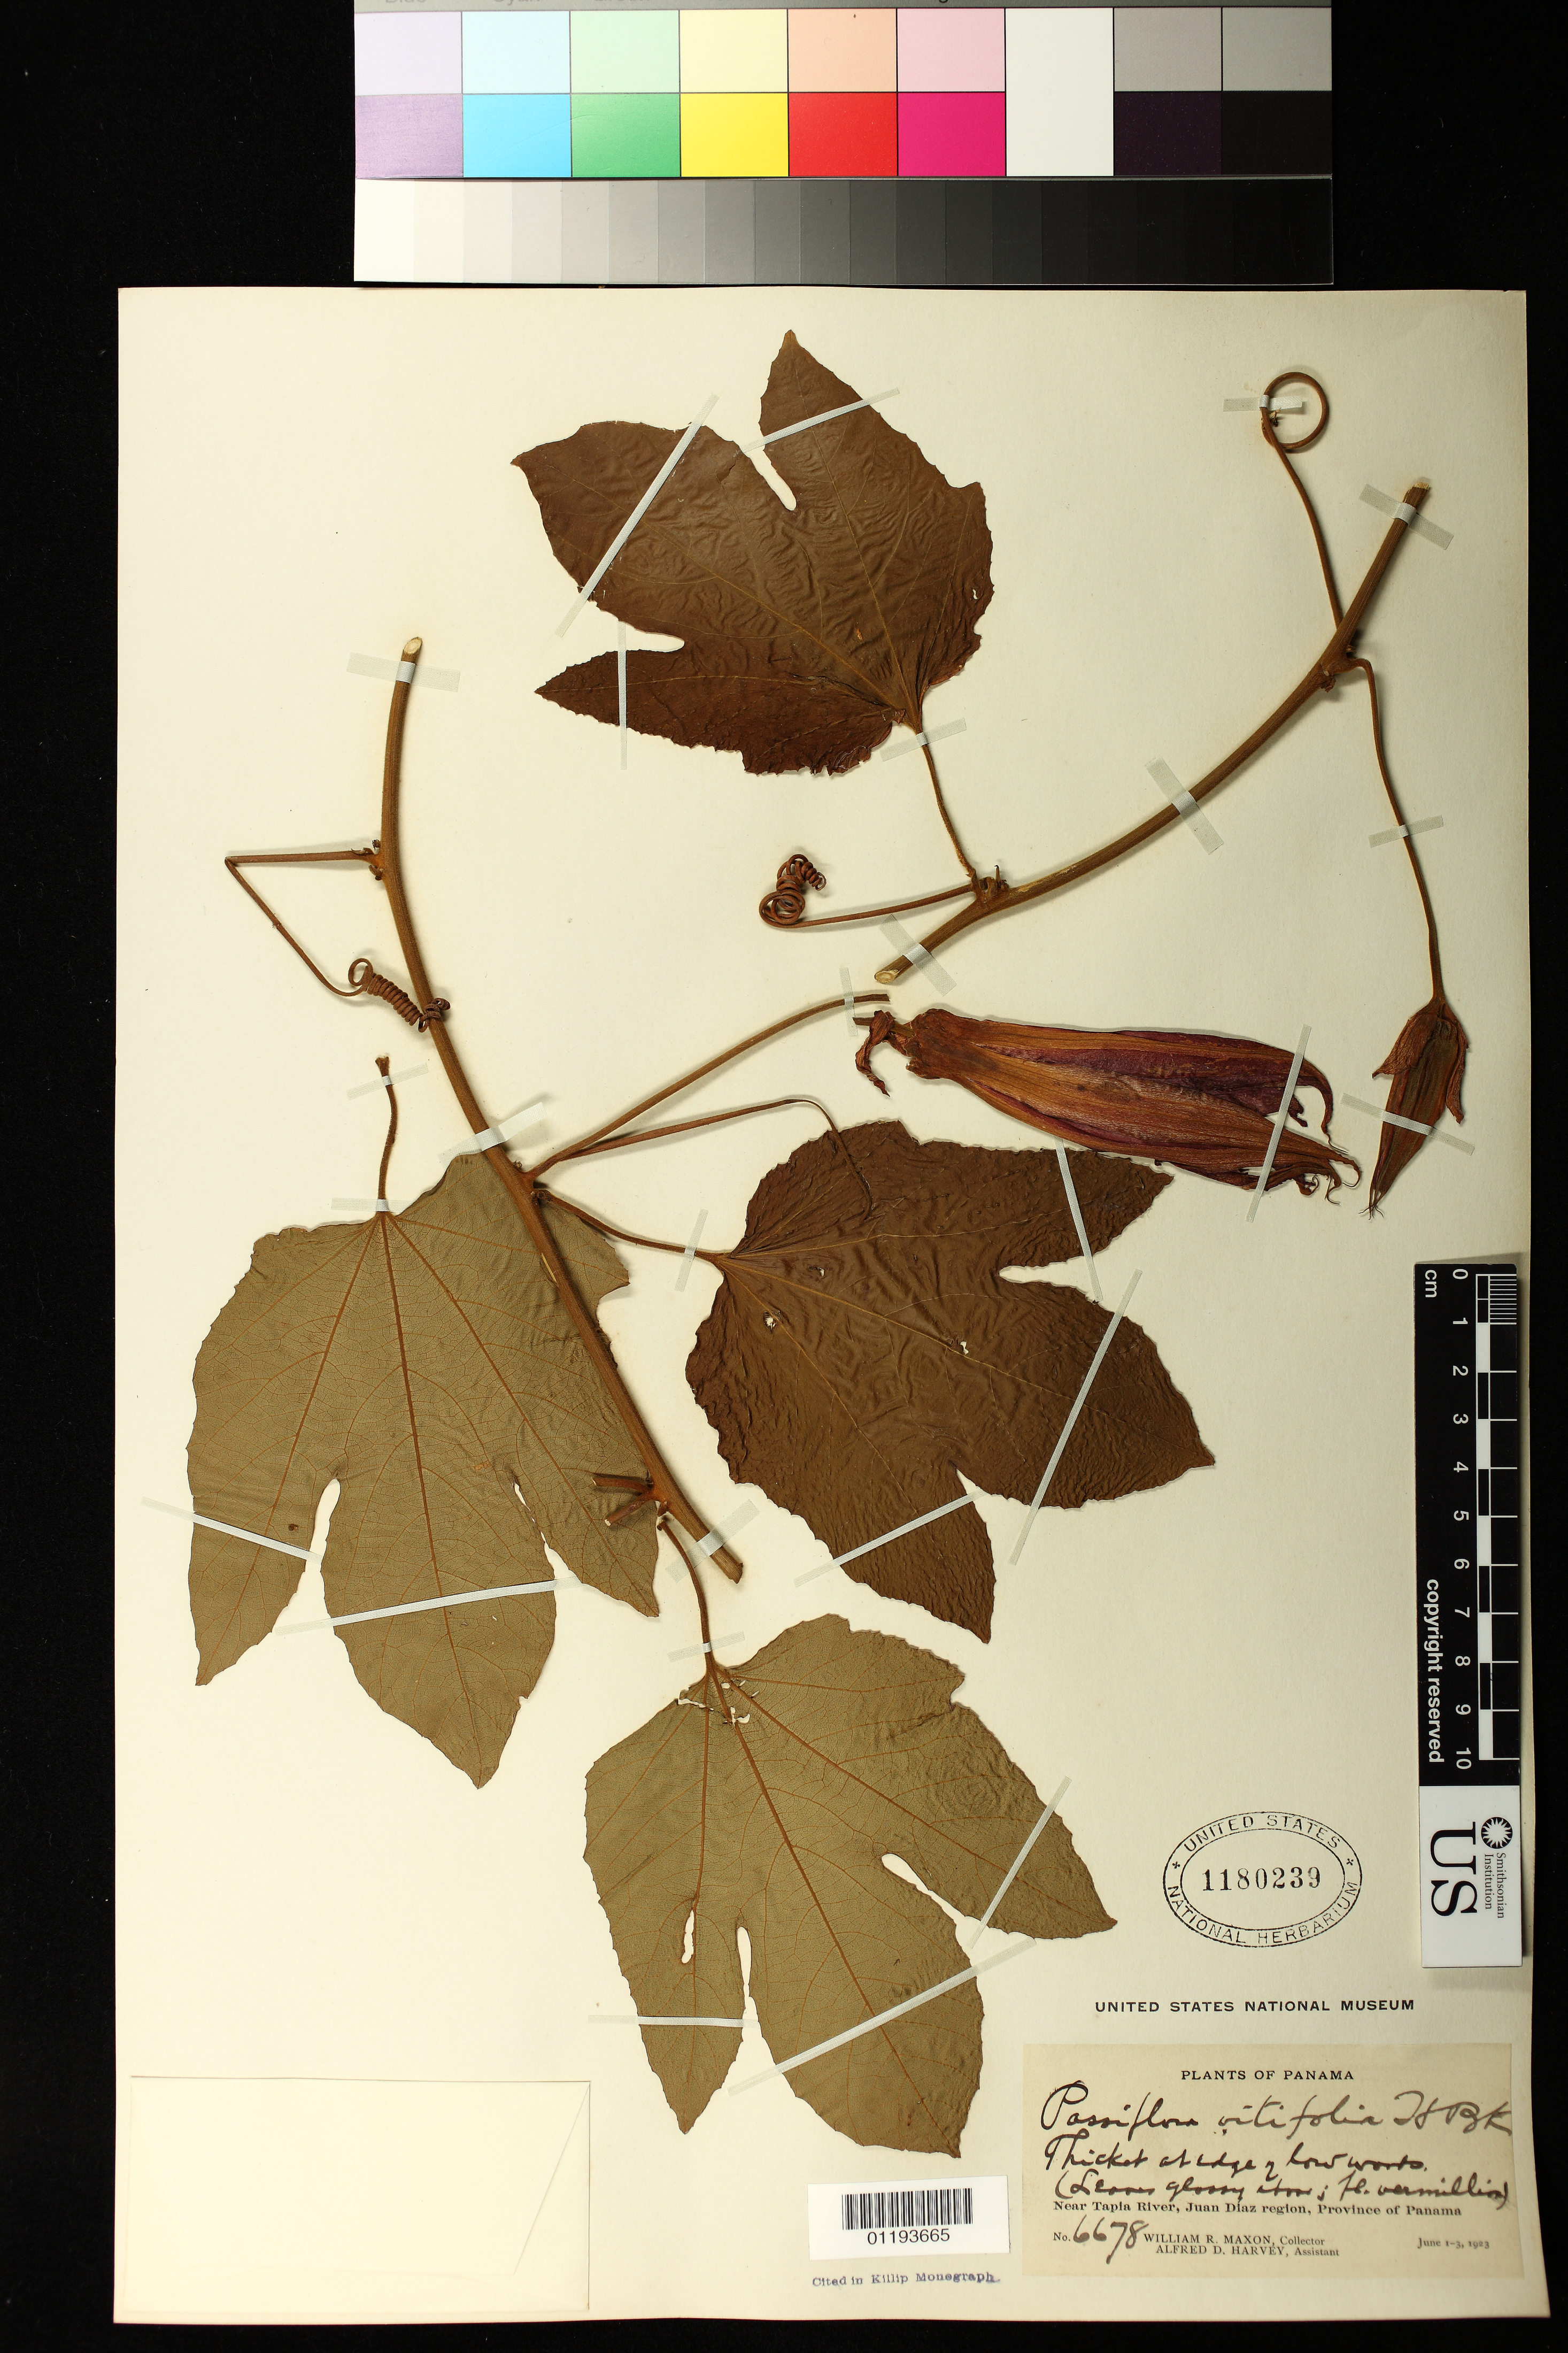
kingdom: Plantae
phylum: Tracheophyta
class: Magnoliopsida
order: Malpighiales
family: Passifloraceae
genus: Passiflora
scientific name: Passiflora vitifolia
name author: Kunth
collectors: W. R. Maxon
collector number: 6678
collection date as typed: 1923 Jun 01 1923 Jun 03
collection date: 1923-06-01/1923-06-03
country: Panama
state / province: Panamá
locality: Near Tapia River, Juan Diaz region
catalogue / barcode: US 1180239